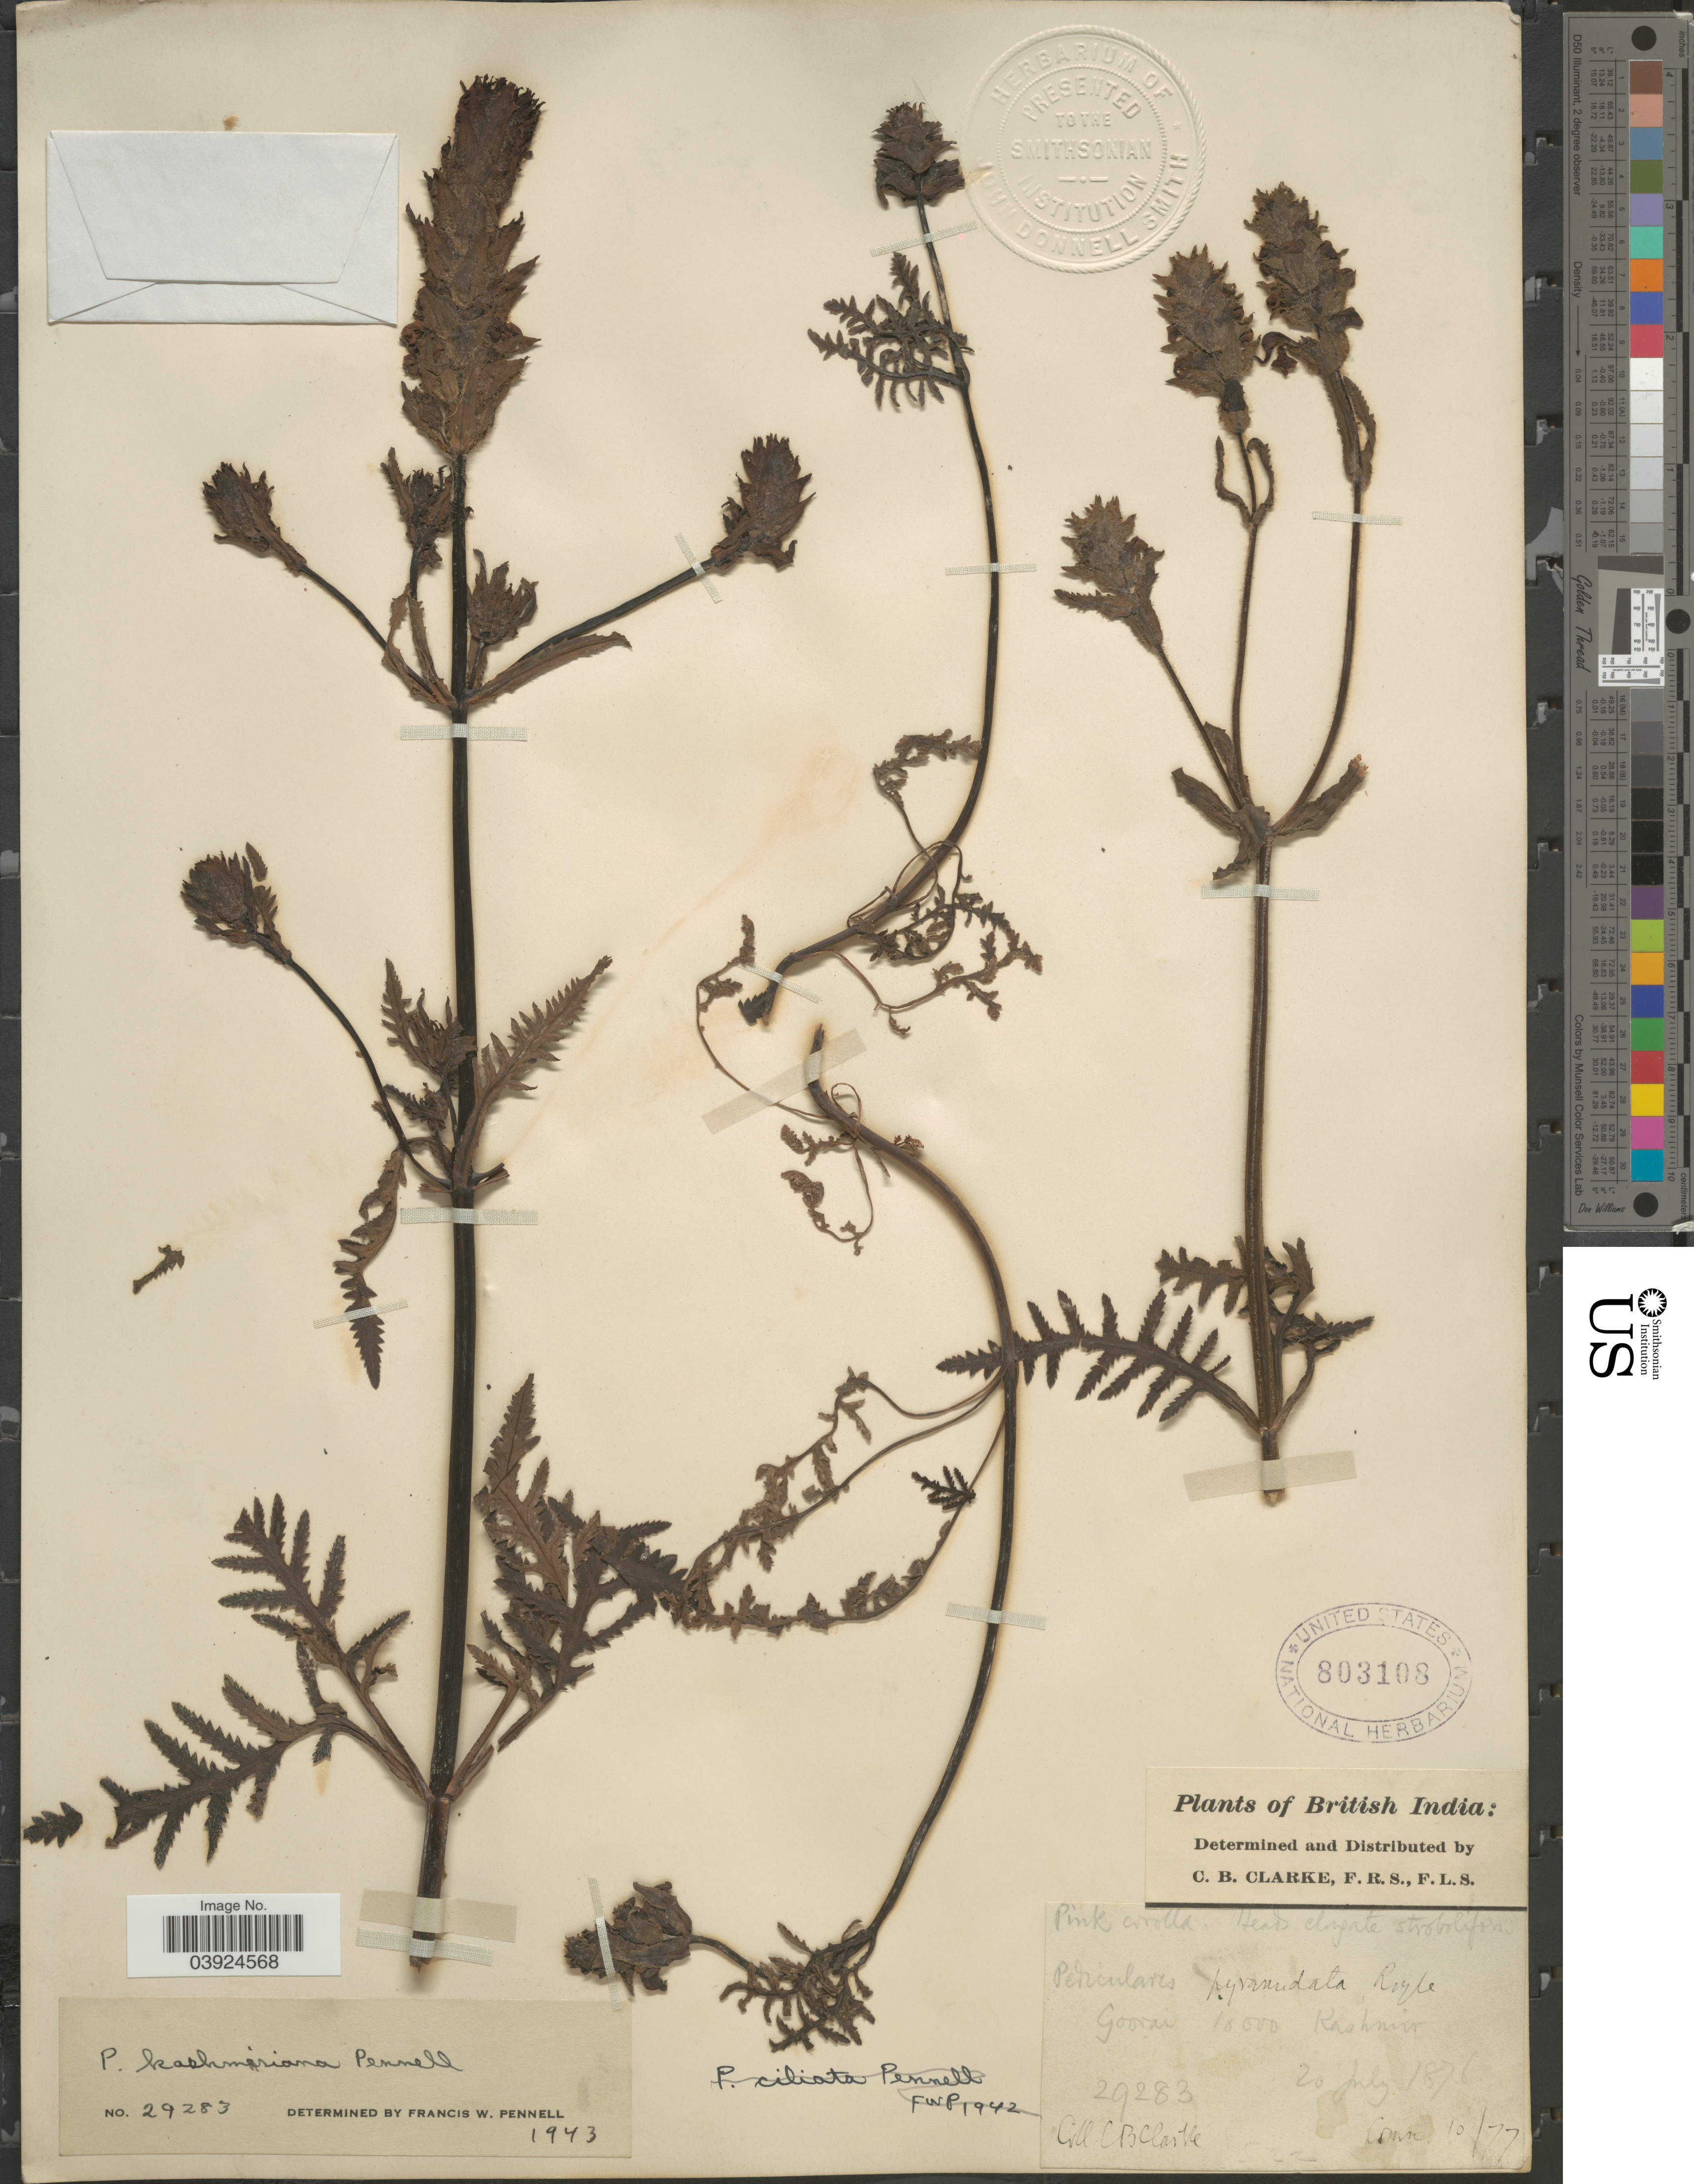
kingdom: Plantae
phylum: Tracheophyta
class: Magnoliopsida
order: Lamiales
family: Orobanchaceae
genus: Pedicularis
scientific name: Pedicularis kashmiriana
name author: Pennell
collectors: C. B. Clarke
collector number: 29283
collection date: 1876-07-20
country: India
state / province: Jammu and Kashmir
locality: British India. Goorai, Kashmir.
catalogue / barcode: US 803108